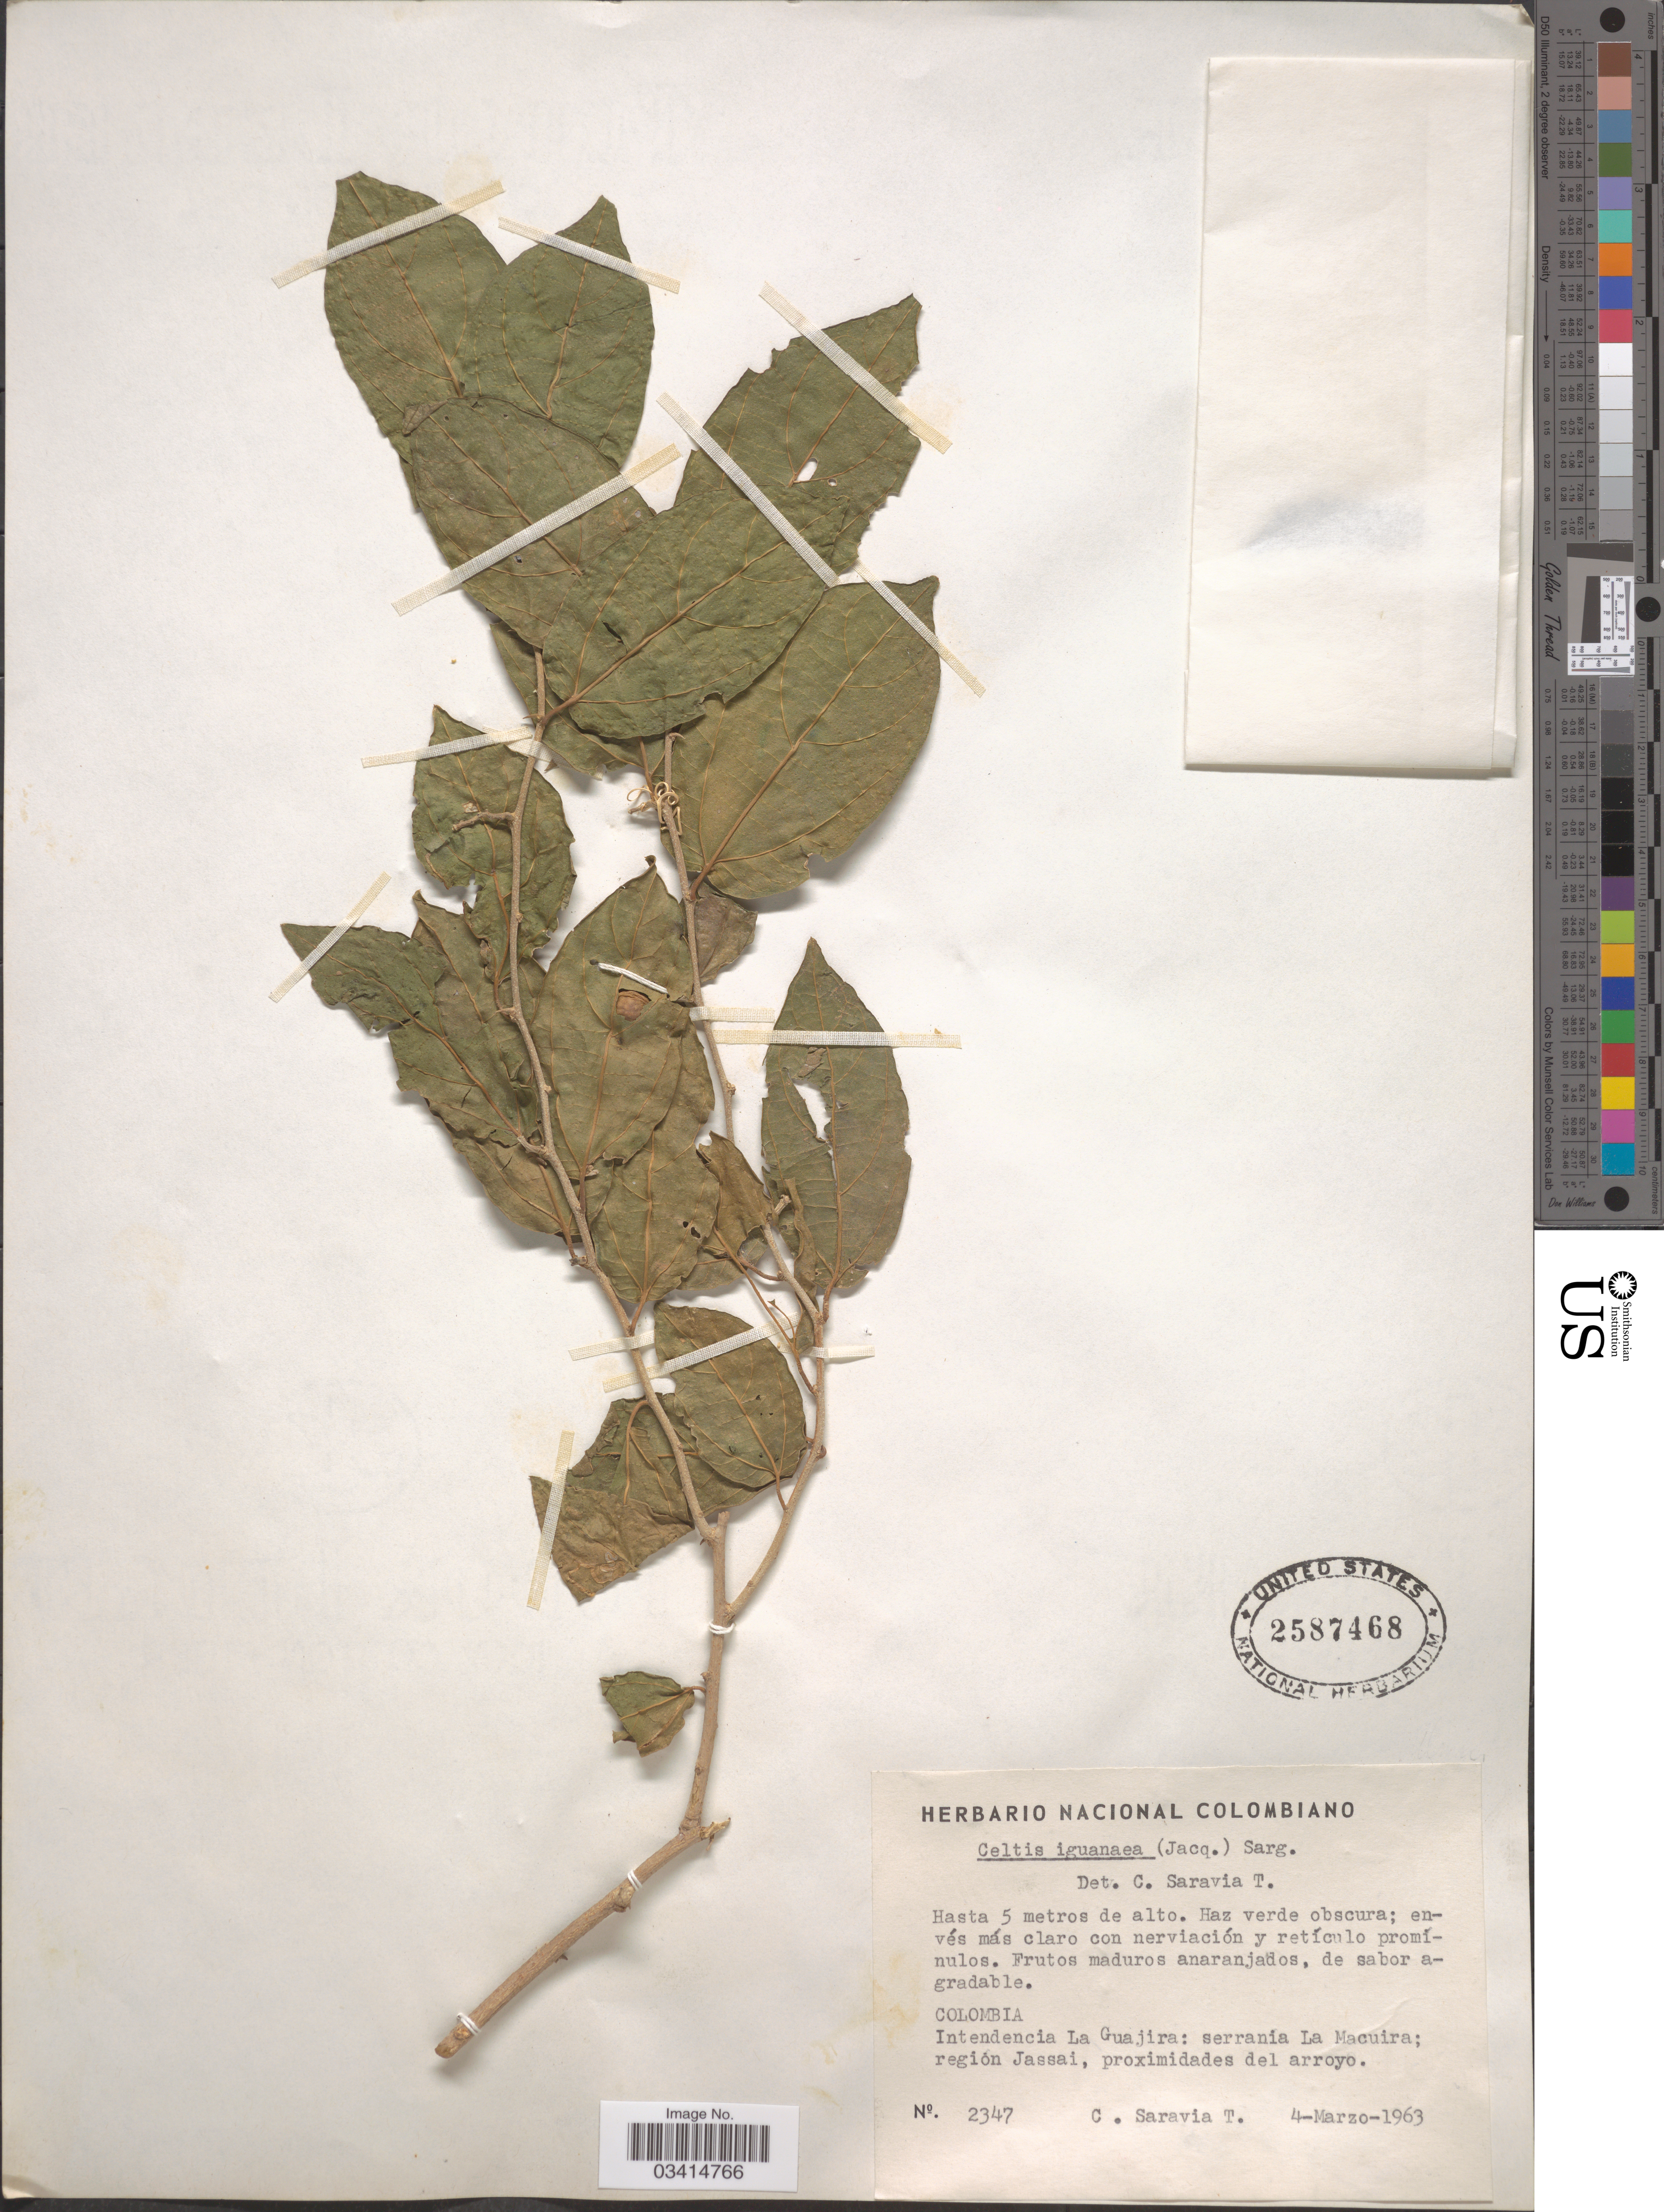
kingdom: Plantae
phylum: Tracheophyta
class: Magnoliopsida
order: Rosales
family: Cannabaceae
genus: Celtis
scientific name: Celtis iguanaea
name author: (Jacq.) Sarg.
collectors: C. Saravia T.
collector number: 2347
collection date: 1963-03-04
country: Colombia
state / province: La Guajira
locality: Intendencia La Guajira: serrania La Macuira; región Jassai, proximidades del arroyo.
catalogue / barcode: US 2587468